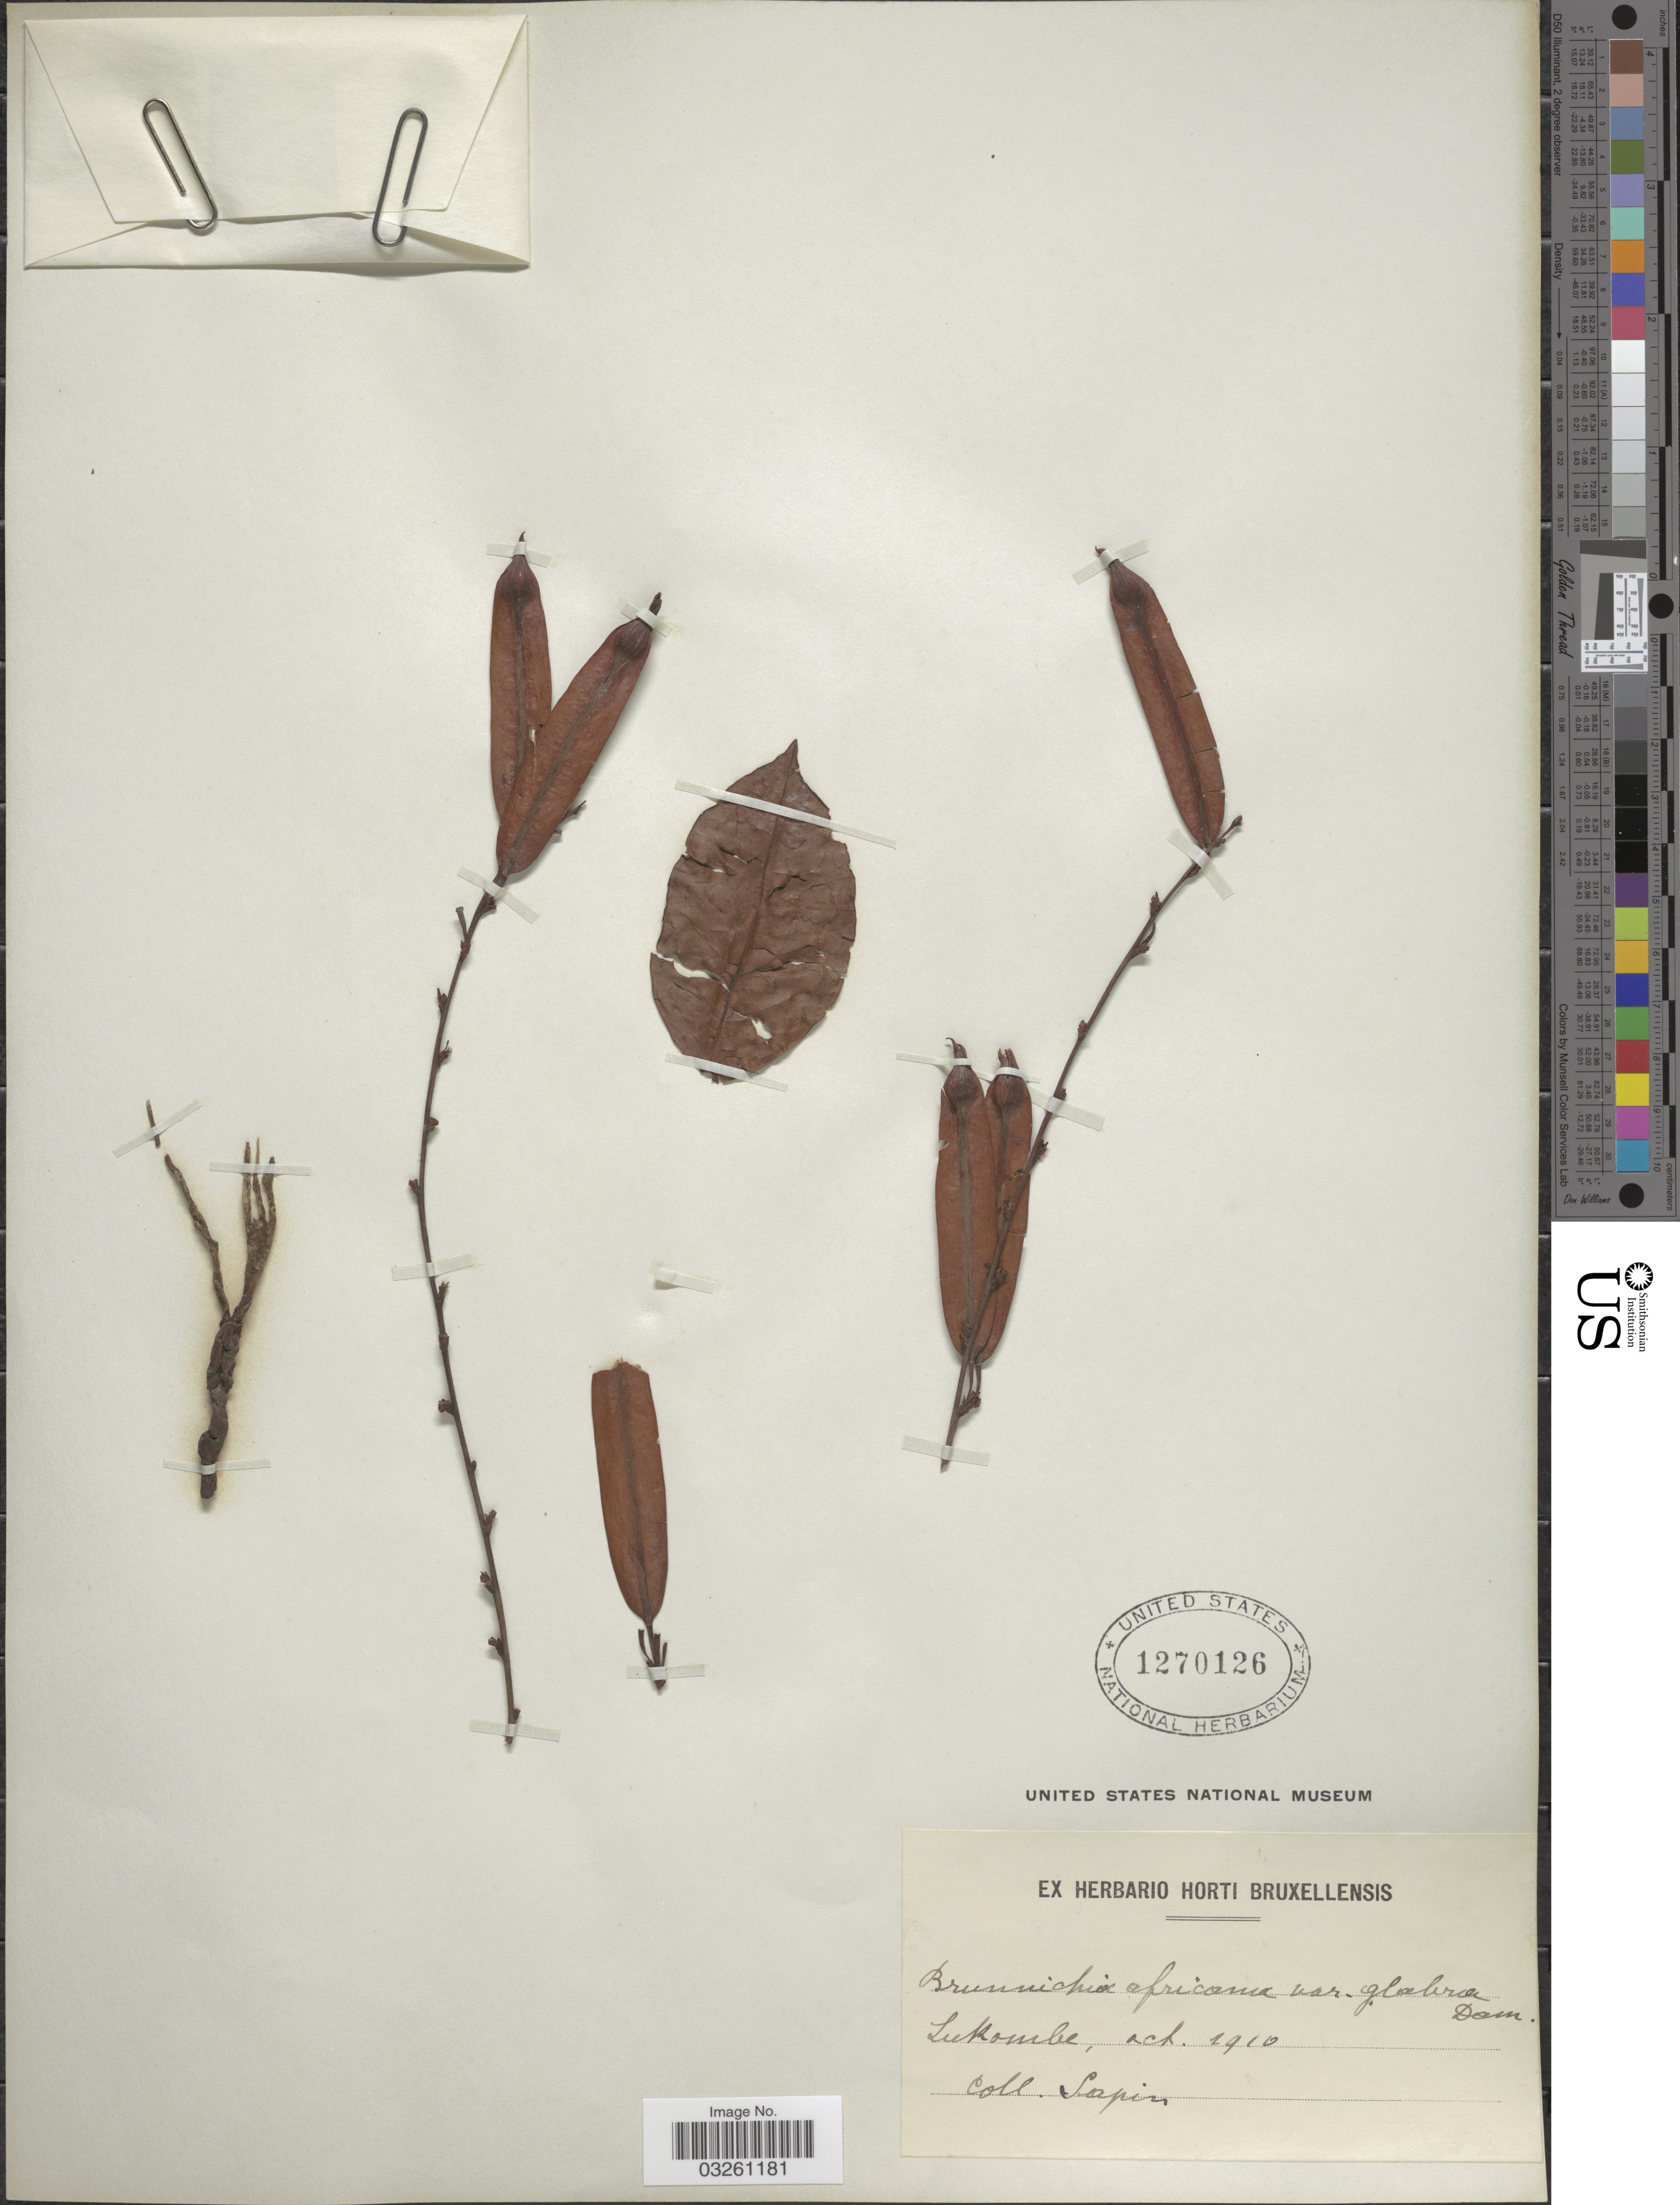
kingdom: Plantae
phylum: Tracheophyta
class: Magnoliopsida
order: Caryophyllales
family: Polygonaceae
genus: Brunnichia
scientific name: Brunnichia africana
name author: Welw.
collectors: Sapin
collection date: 1910-10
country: Congo, Democratic Republic of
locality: Lukombe.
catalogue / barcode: US 1270126